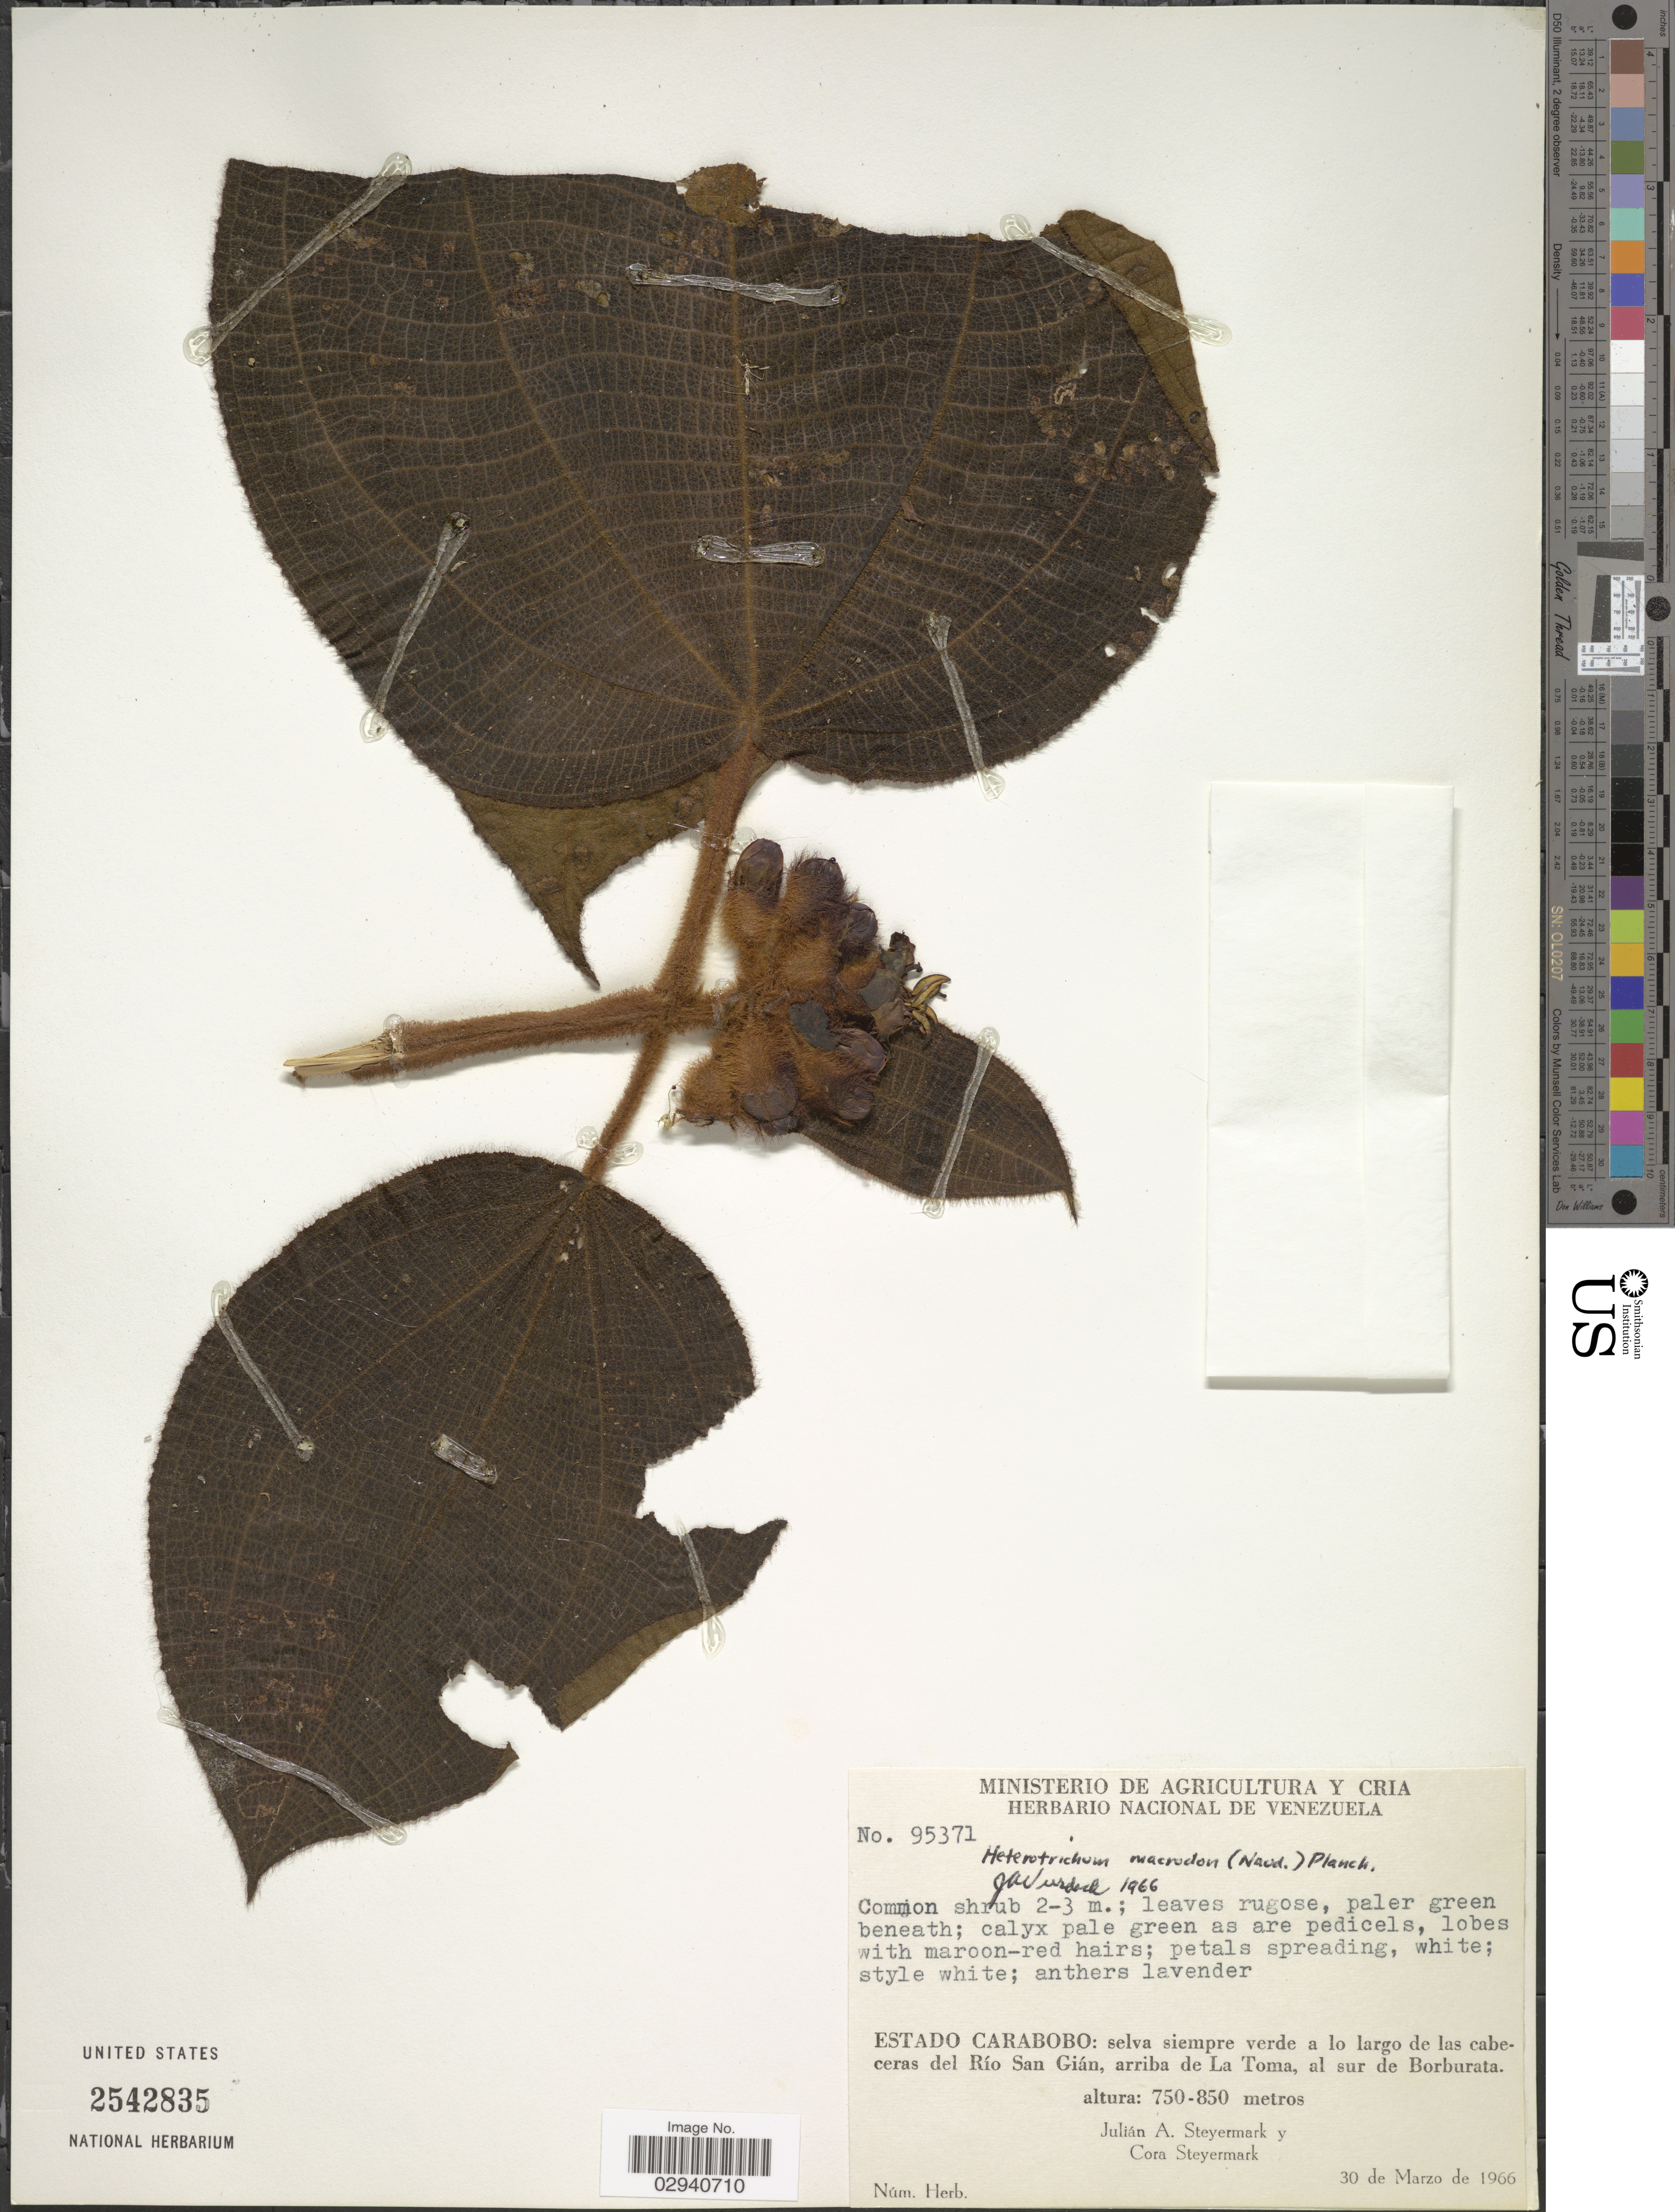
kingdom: Plantae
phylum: Tracheophyta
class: Magnoliopsida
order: Myrtales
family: Melastomataceae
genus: Miconia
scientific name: Miconia macrodon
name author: (Naudin) Wurdack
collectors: J. Steyermark & C. Steyermark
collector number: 95371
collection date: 1966-03-30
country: Venezuela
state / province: Carabobo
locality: Selva siempre verde a lo largo de las cabeceras del Río San Gián, arriba de La Toma, al sur de Borburata.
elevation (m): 750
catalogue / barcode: US 2542835